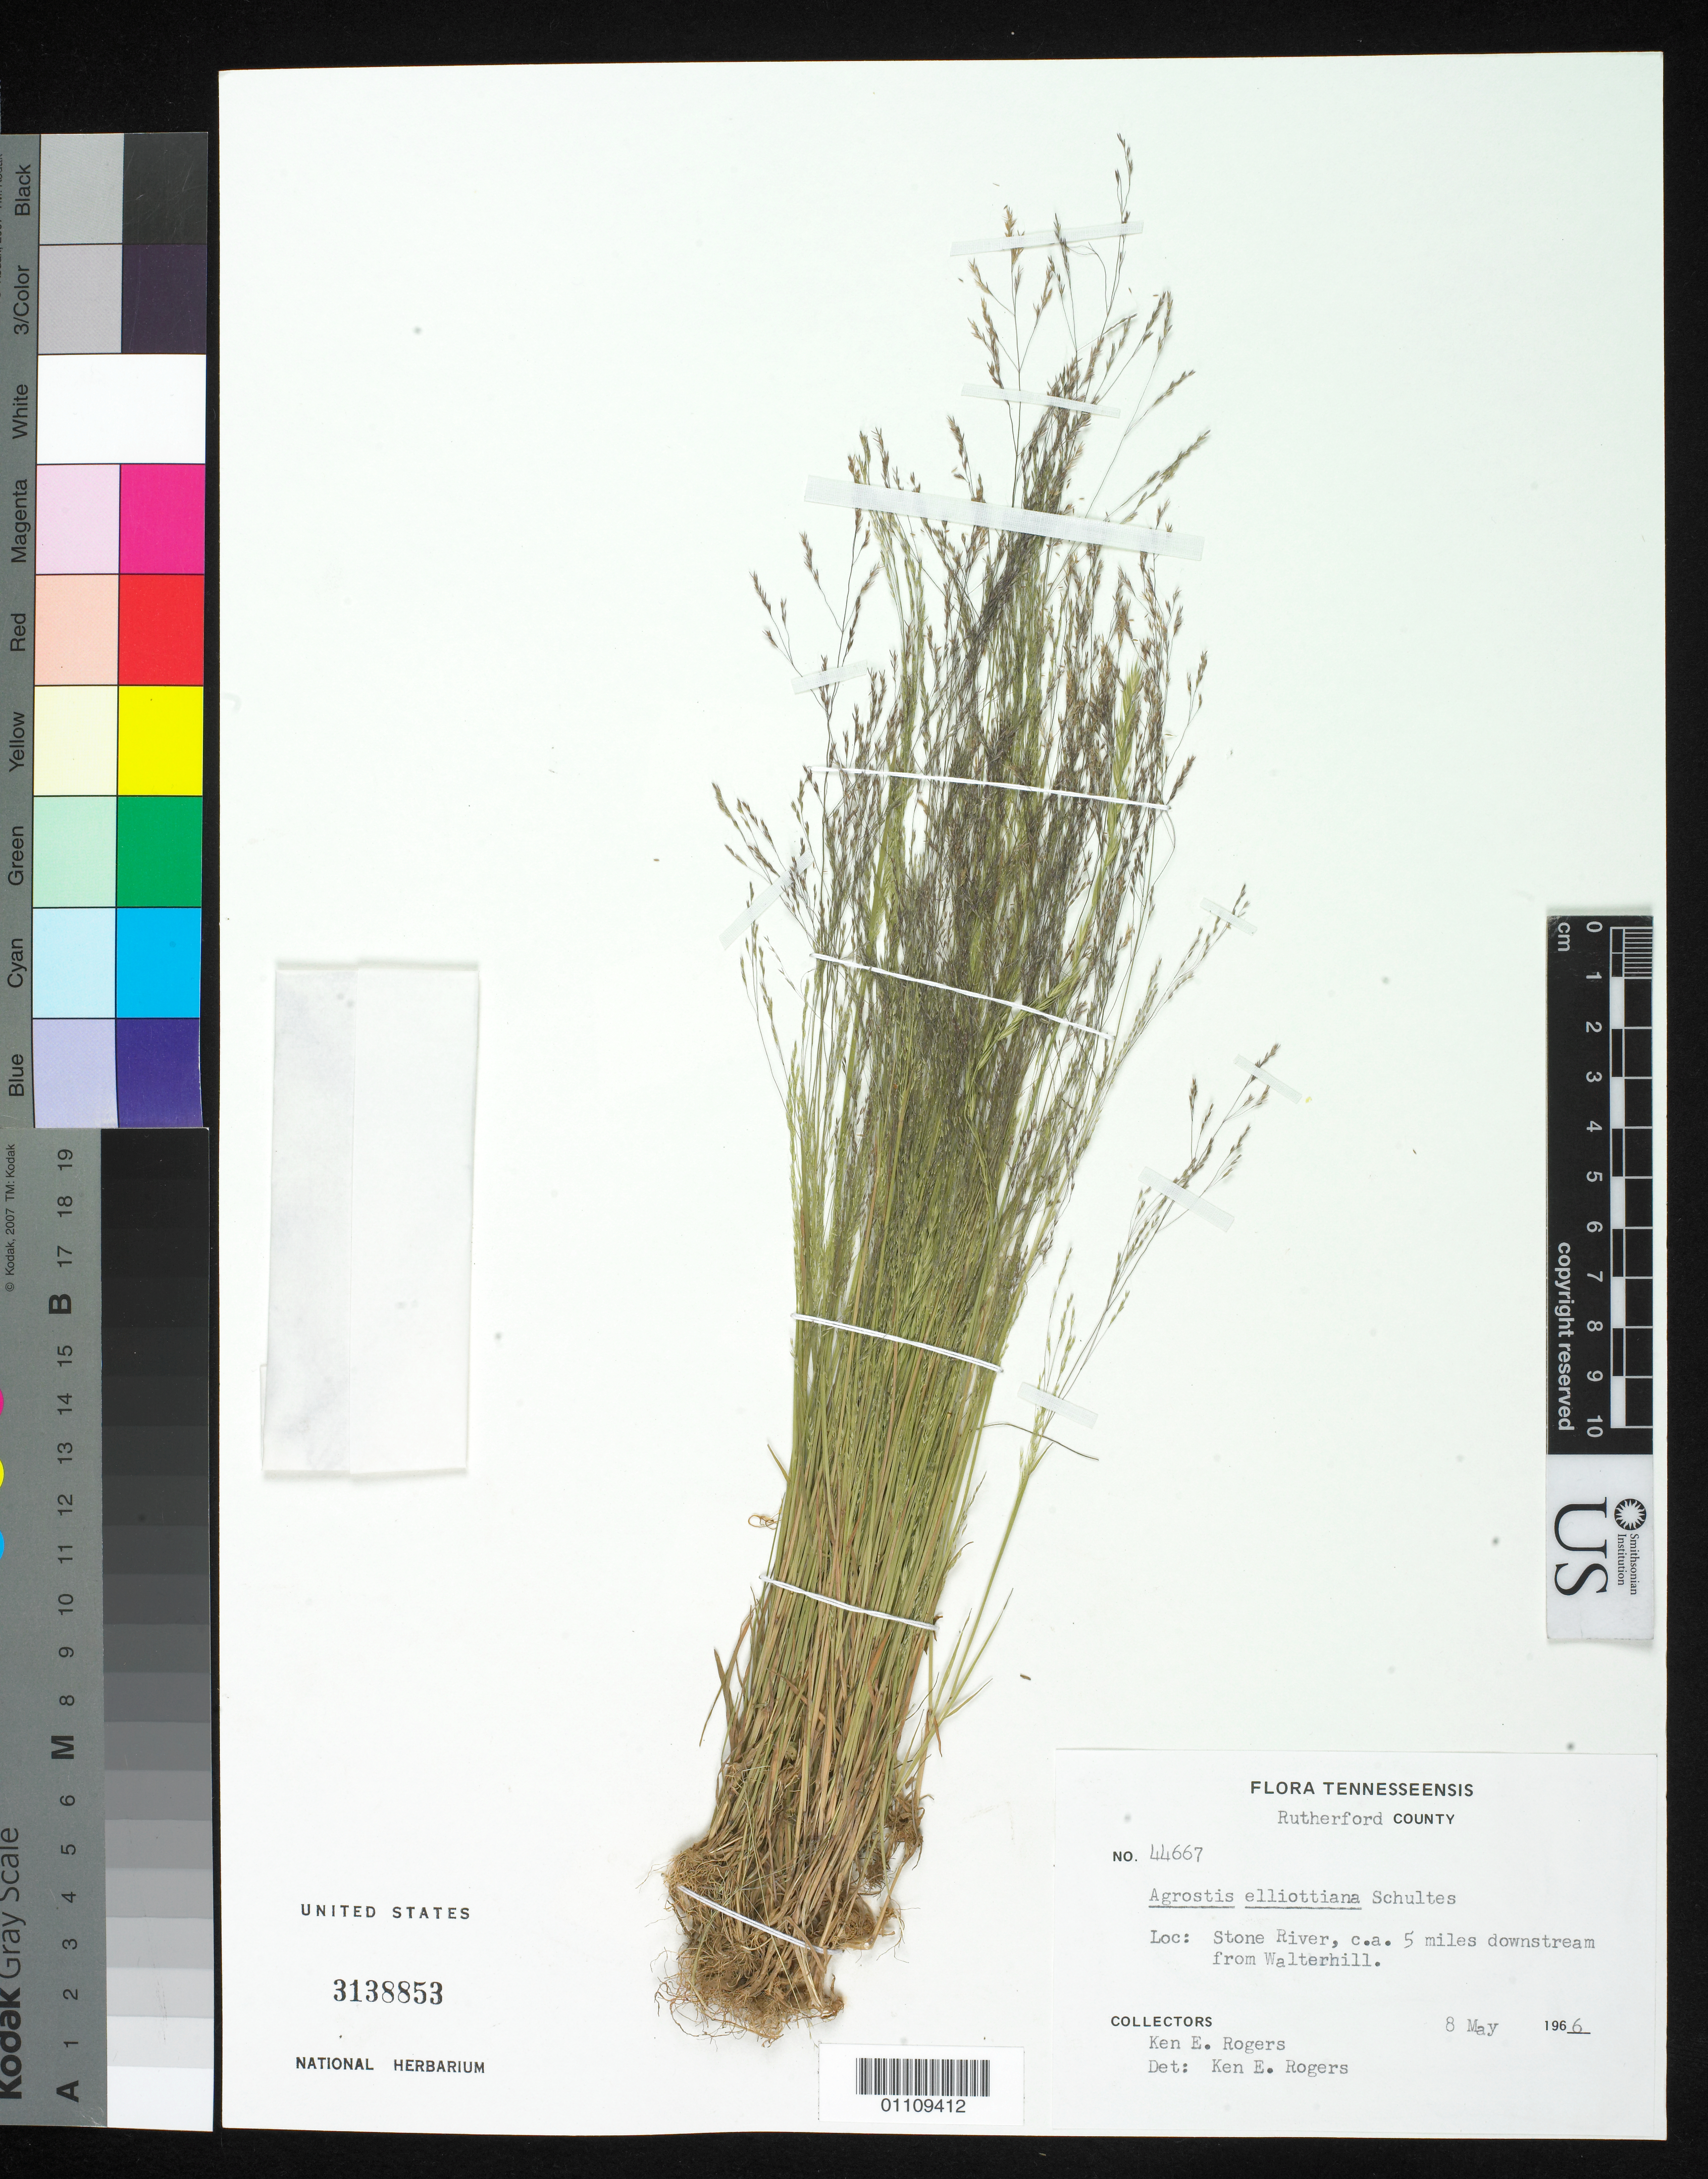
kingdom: Plantae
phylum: Tracheophyta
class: Liliopsida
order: Poales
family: Poaceae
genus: Agrostis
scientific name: Agrostis elliottiana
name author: Schult.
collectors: K. Rogers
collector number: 44667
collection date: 1966-05-08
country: United States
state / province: Tennessee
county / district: Rutherford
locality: Stone River, c.a. 5 mi. downstream from Walterhill.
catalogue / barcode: US 3138853